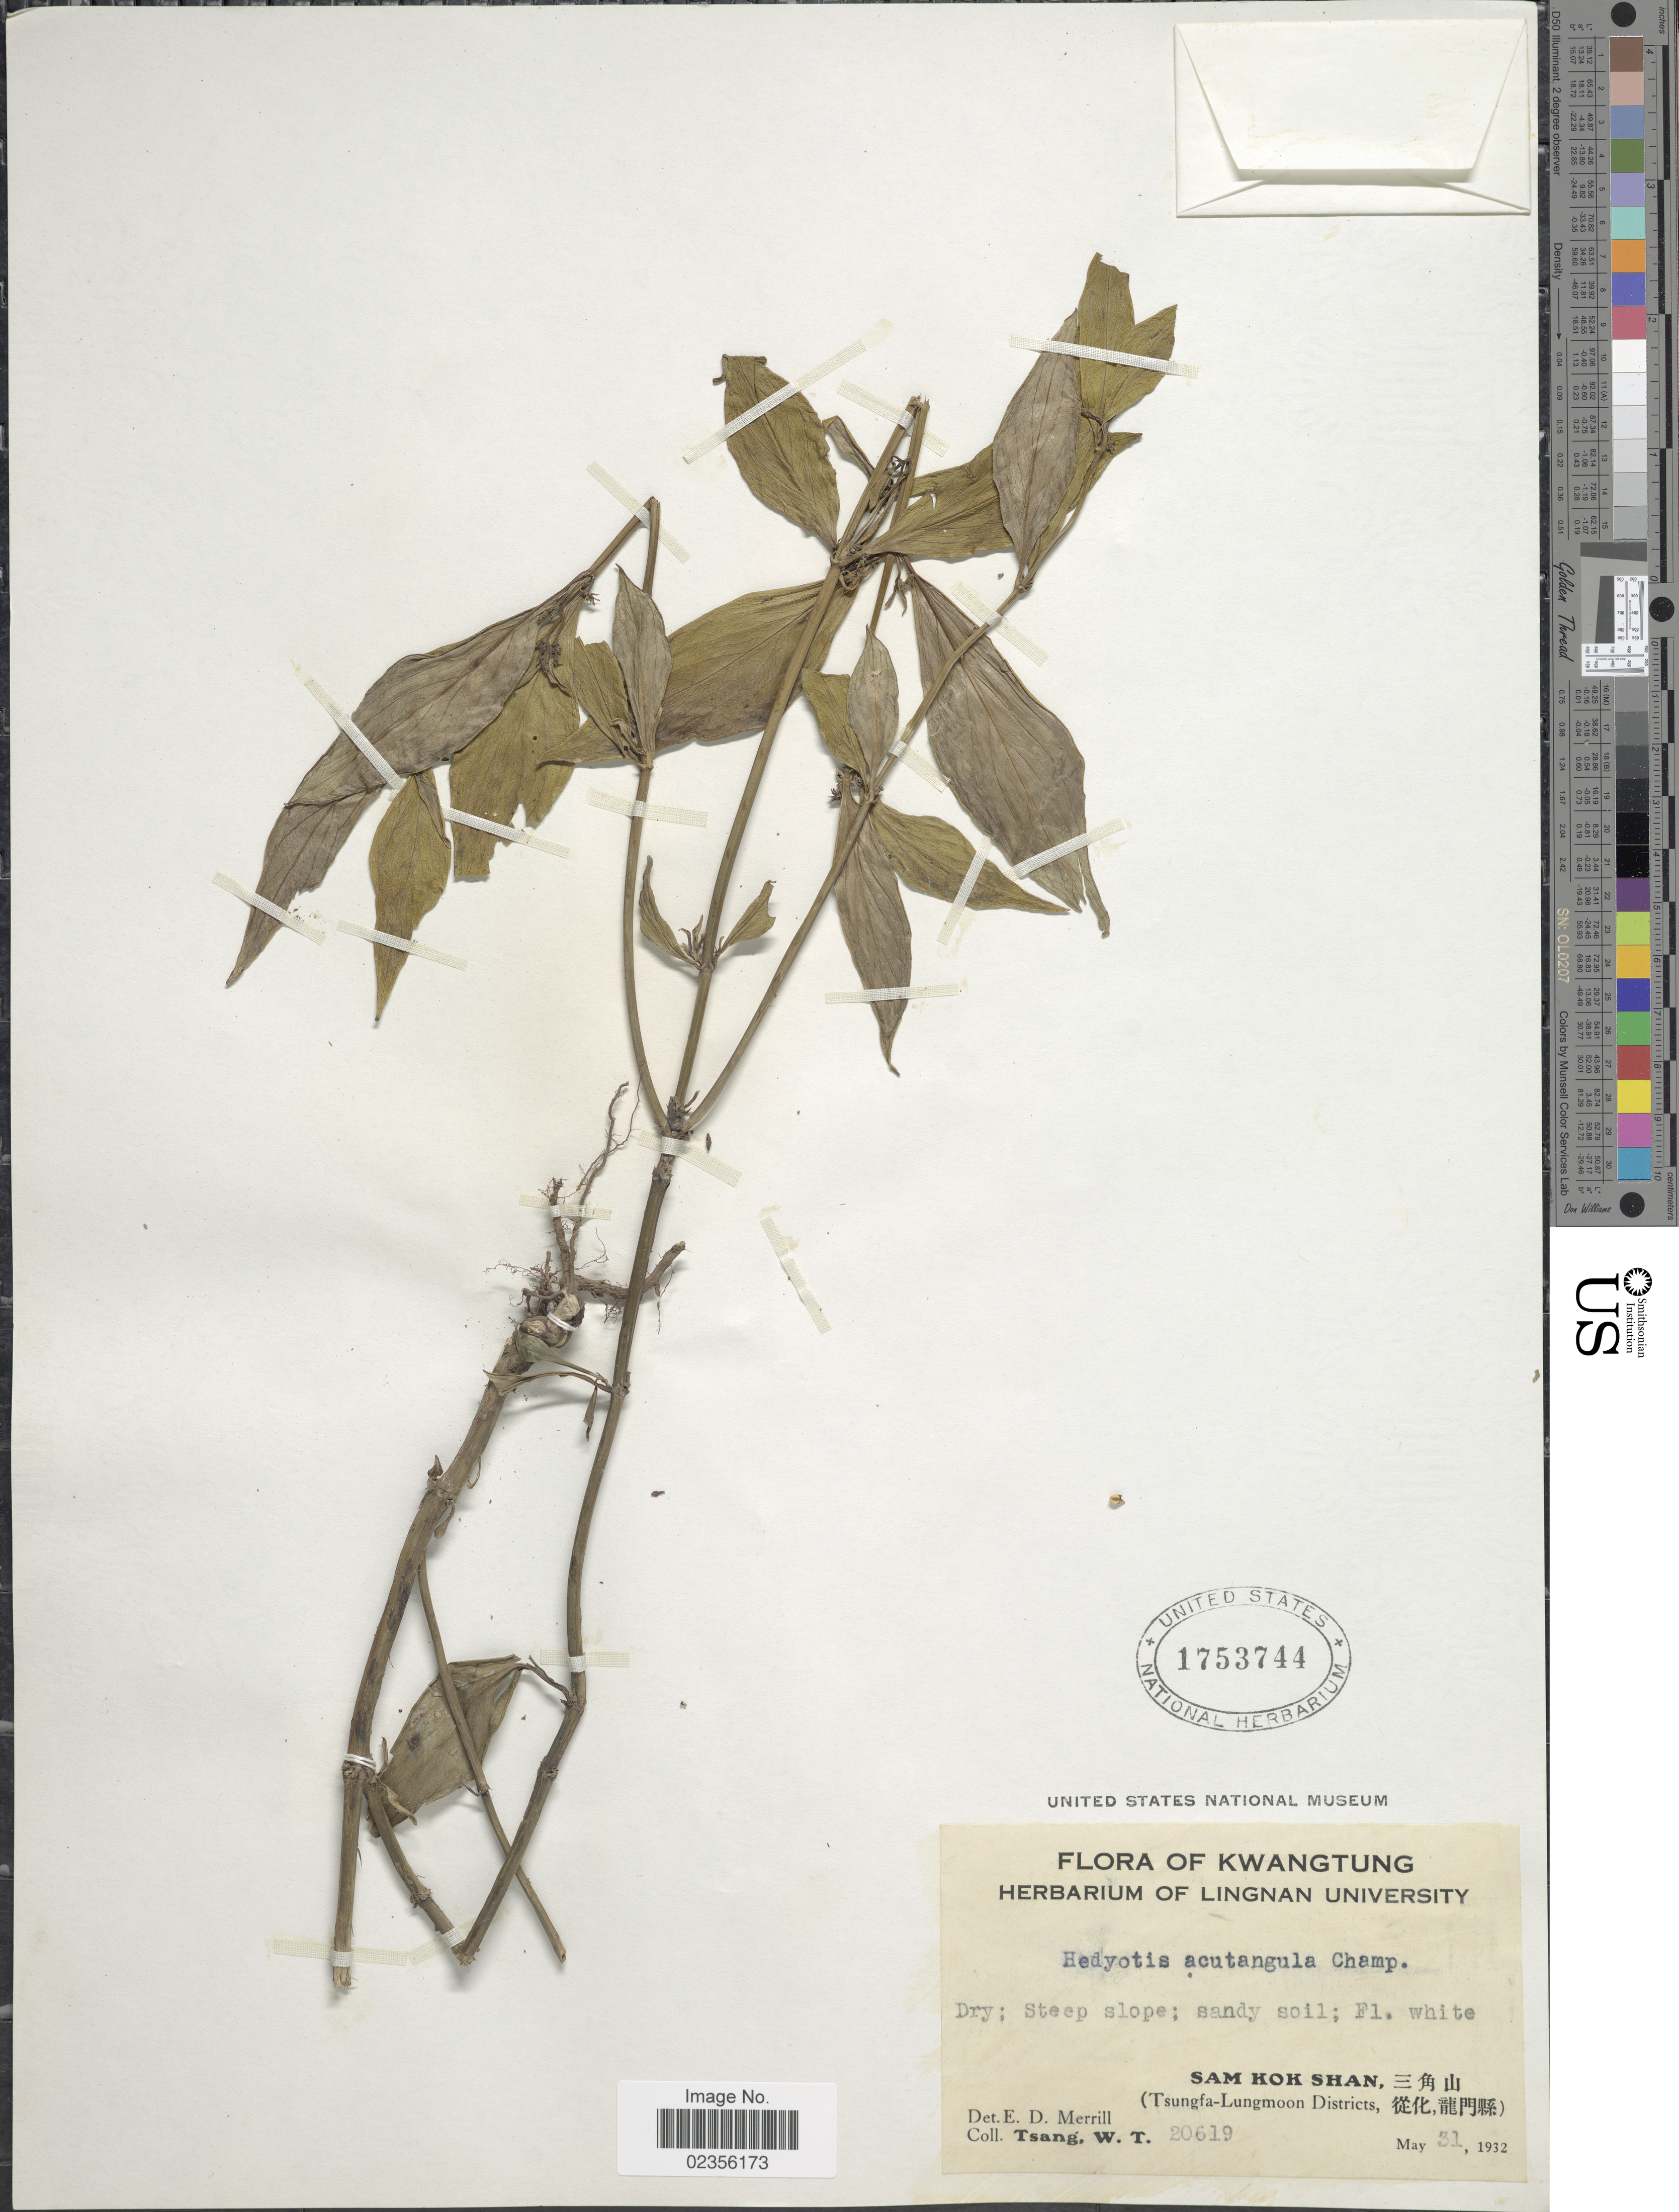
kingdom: Plantae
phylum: Tracheophyta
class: Magnoliopsida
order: Gentianales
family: Rubiaceae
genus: Hedyotis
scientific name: Hedyotis acutangula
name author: Champ. ex Benth.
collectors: W. T. Tsang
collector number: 20619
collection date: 1932-05-31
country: China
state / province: Guangdong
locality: Kwangtung. Sam Kok Shan (Tsungfa-Lungmoon Districts)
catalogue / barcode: US 1753744